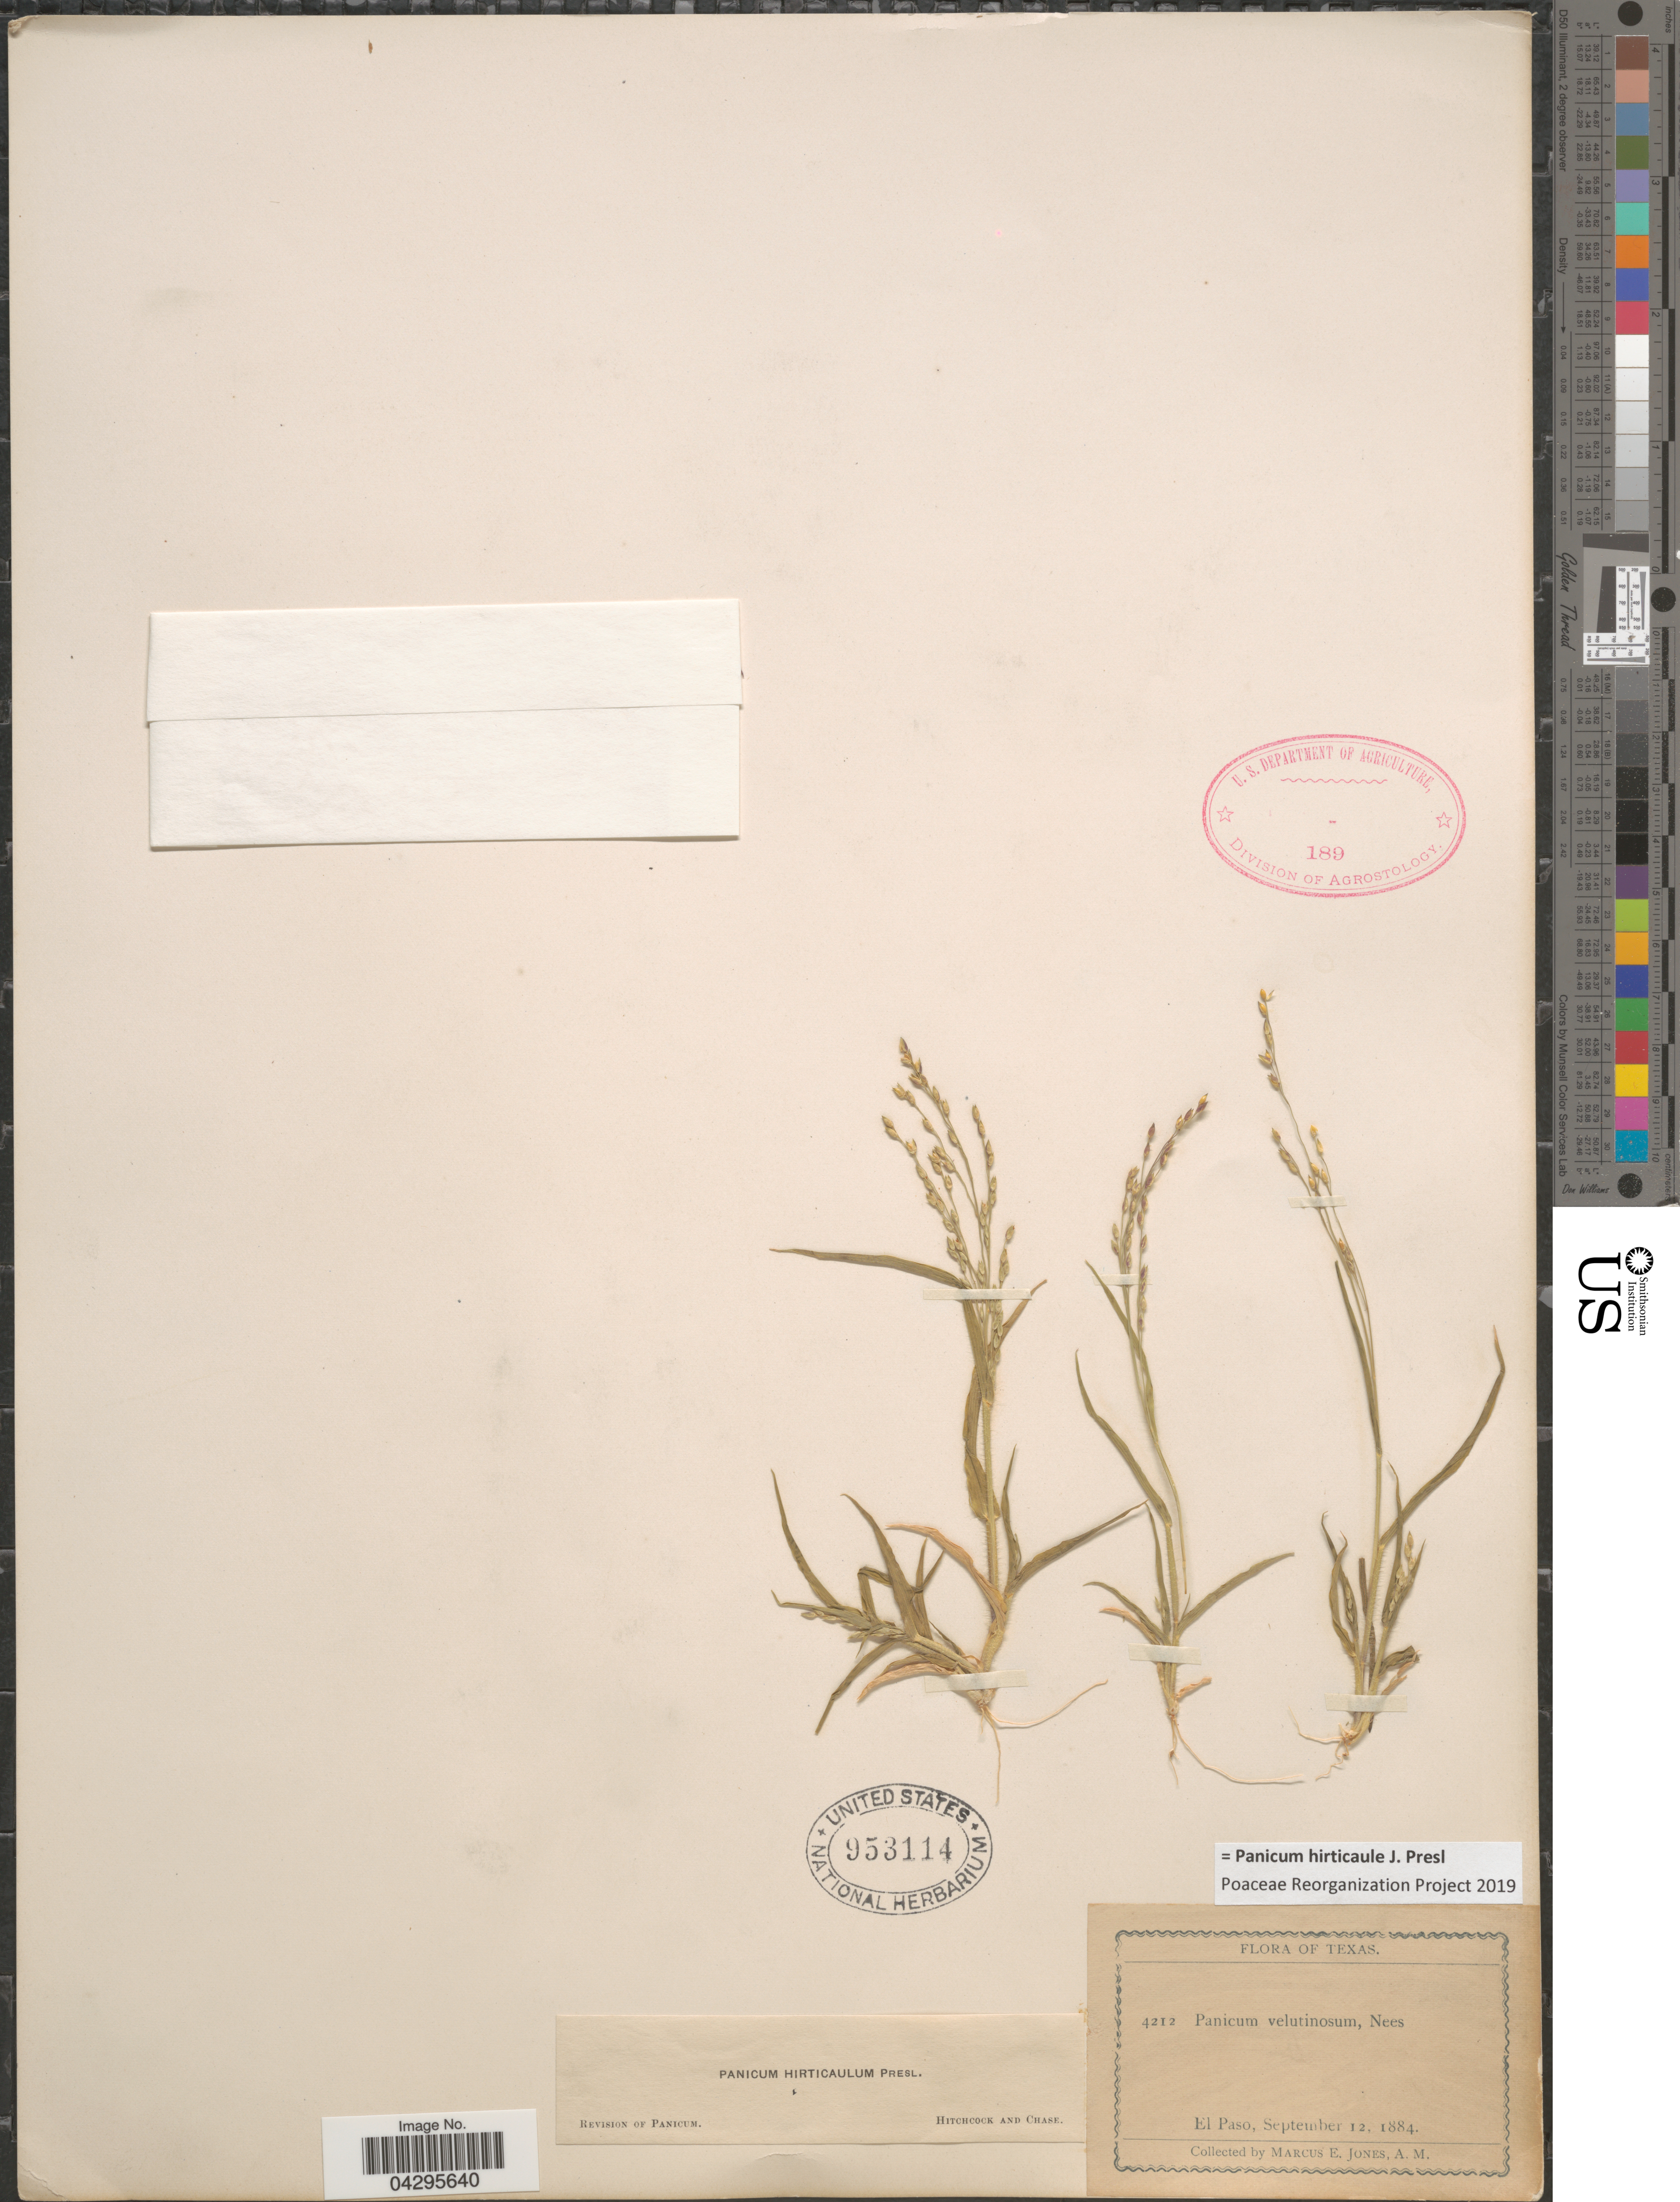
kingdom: Plantae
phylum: Tracheophyta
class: Liliopsida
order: Poales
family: Poaceae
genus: Panicum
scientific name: Panicum hirticaule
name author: J. Presl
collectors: M. E. Jones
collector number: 4212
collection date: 1884-09-12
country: United States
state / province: Texas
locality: El Paso.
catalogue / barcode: US 953114